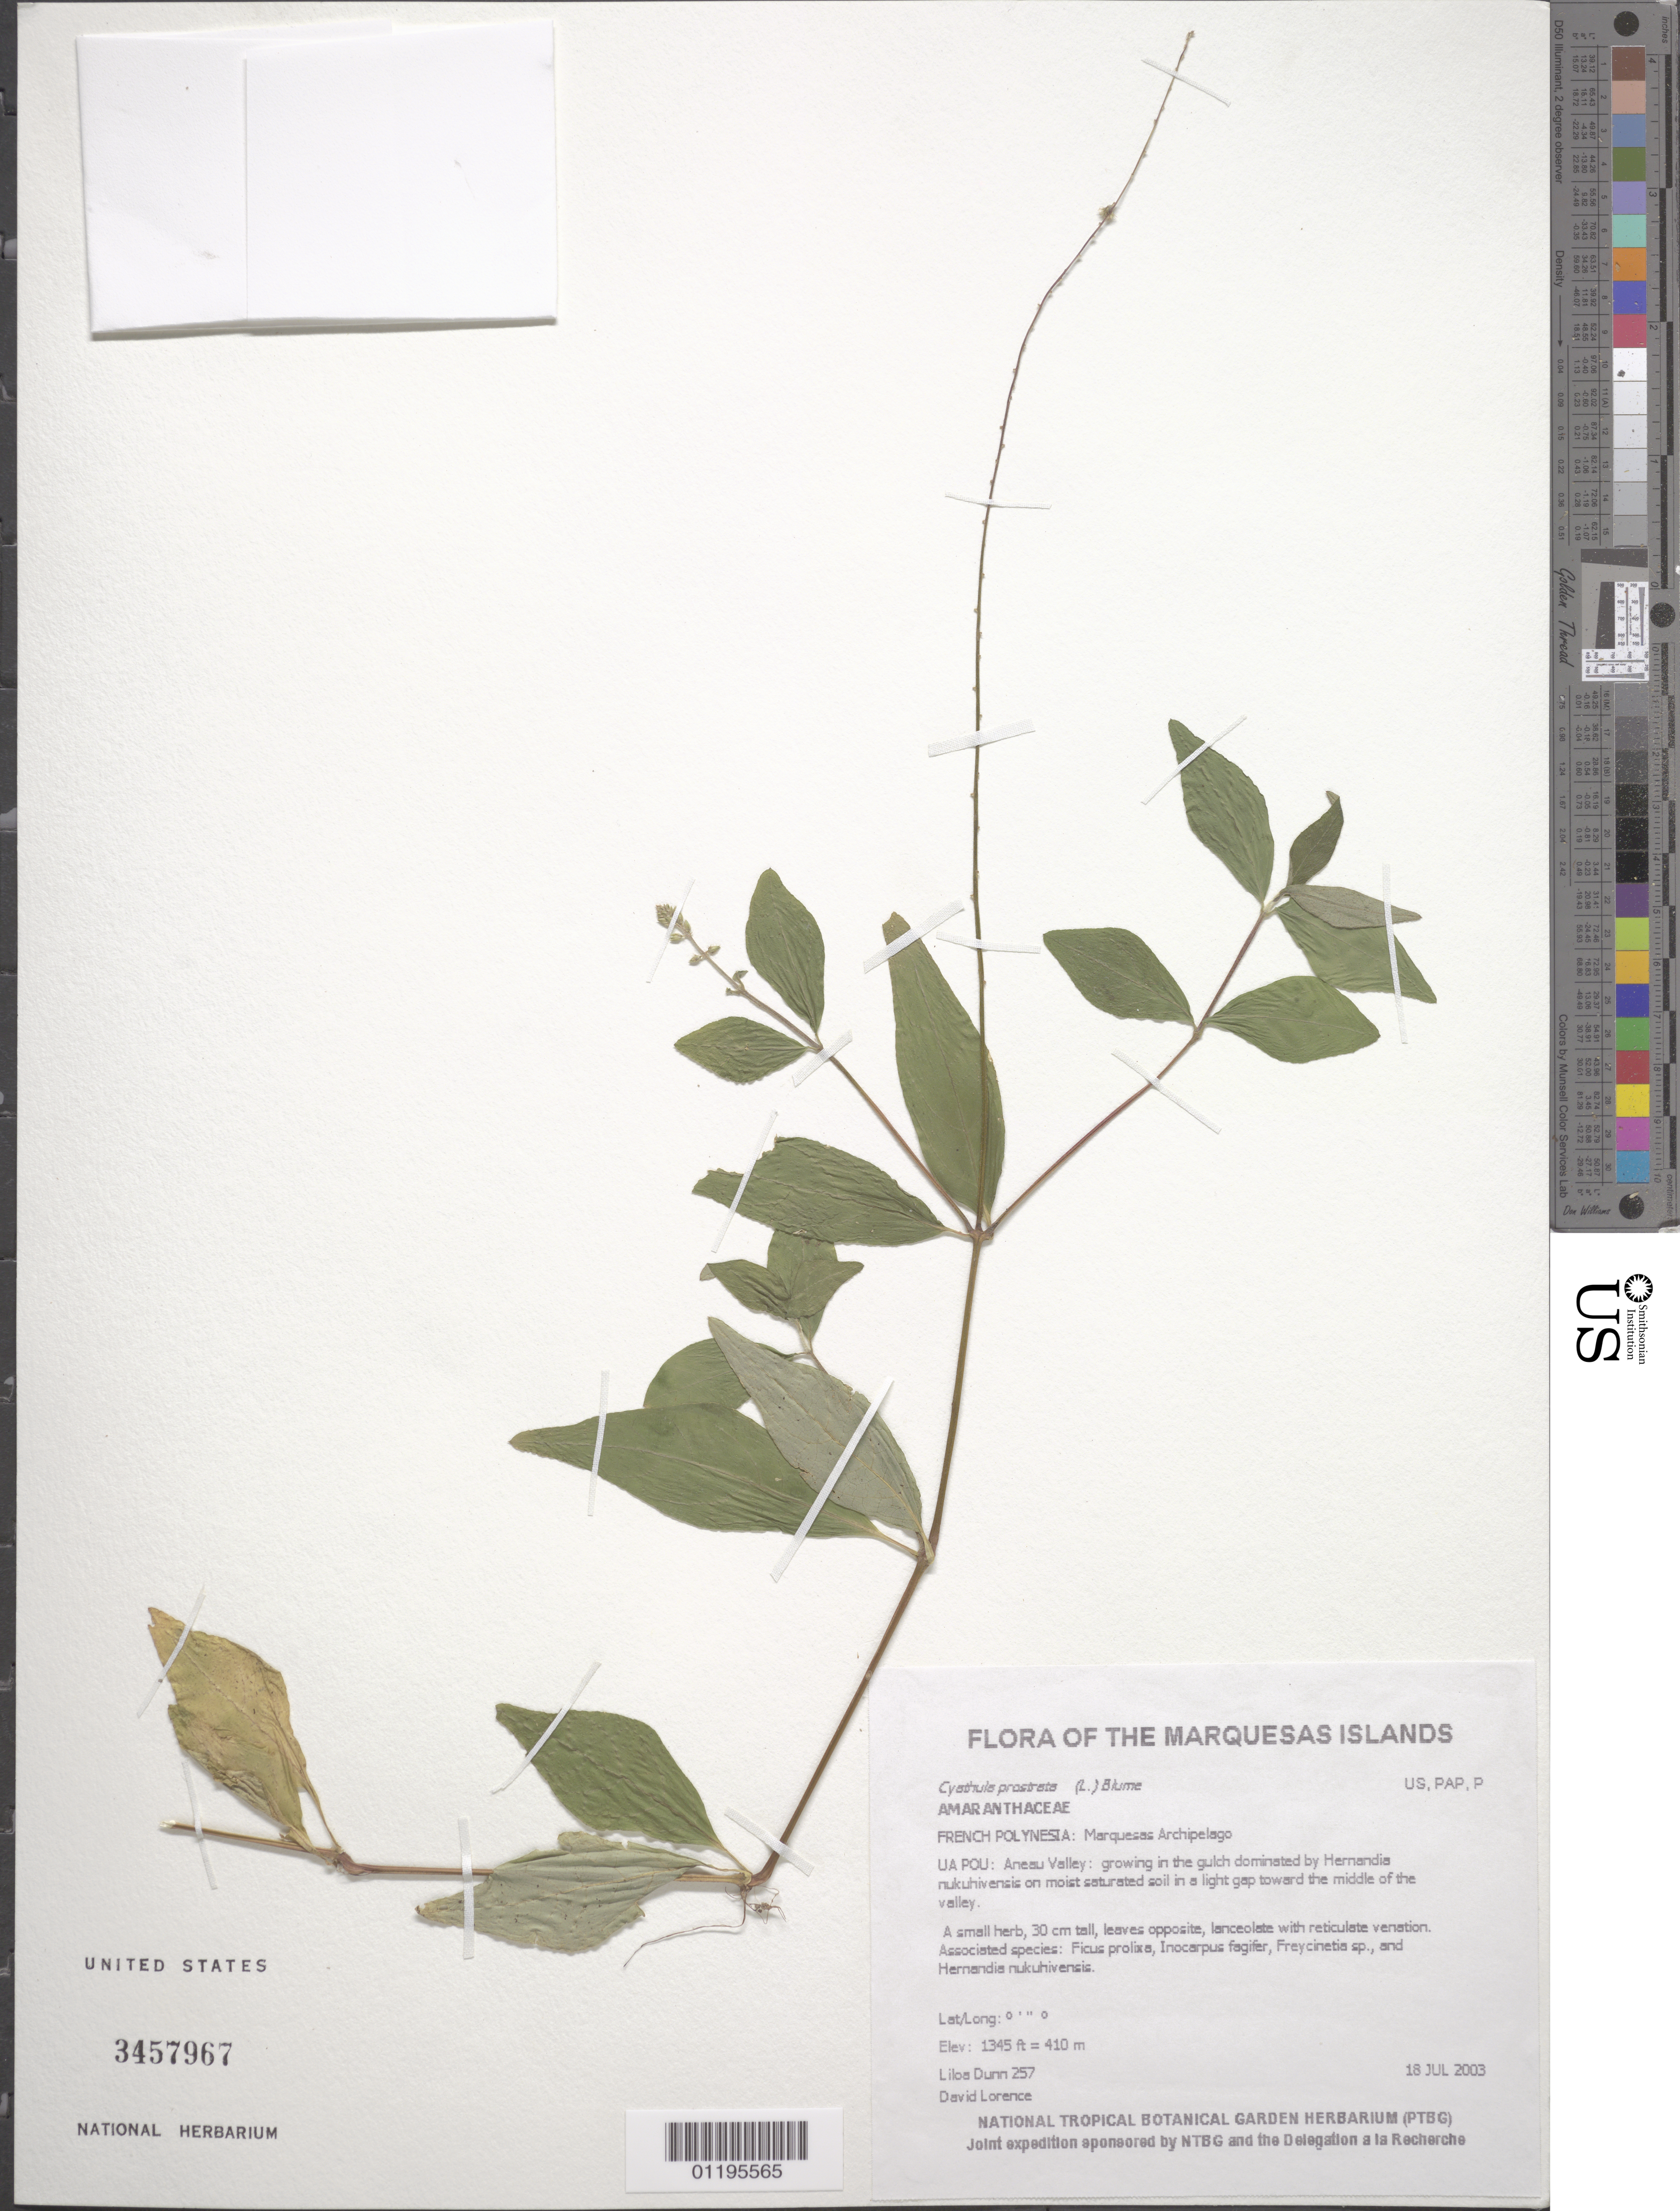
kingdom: Plantae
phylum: Tracheophyta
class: Magnoliopsida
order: Caryophyllales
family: Amaranthaceae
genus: Cyathula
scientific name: Cyathula prostrata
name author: (L.) Blume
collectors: L. Dunn & D. Lorence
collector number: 257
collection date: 2003-07-18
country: French Polynesia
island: Ua Pou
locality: Anaeo Valley: growing in the gulch dominated by Hernandia nukuhivensis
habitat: On moist saturated soil in a light gap toward the middle of the valley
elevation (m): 410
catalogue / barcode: US 3457967